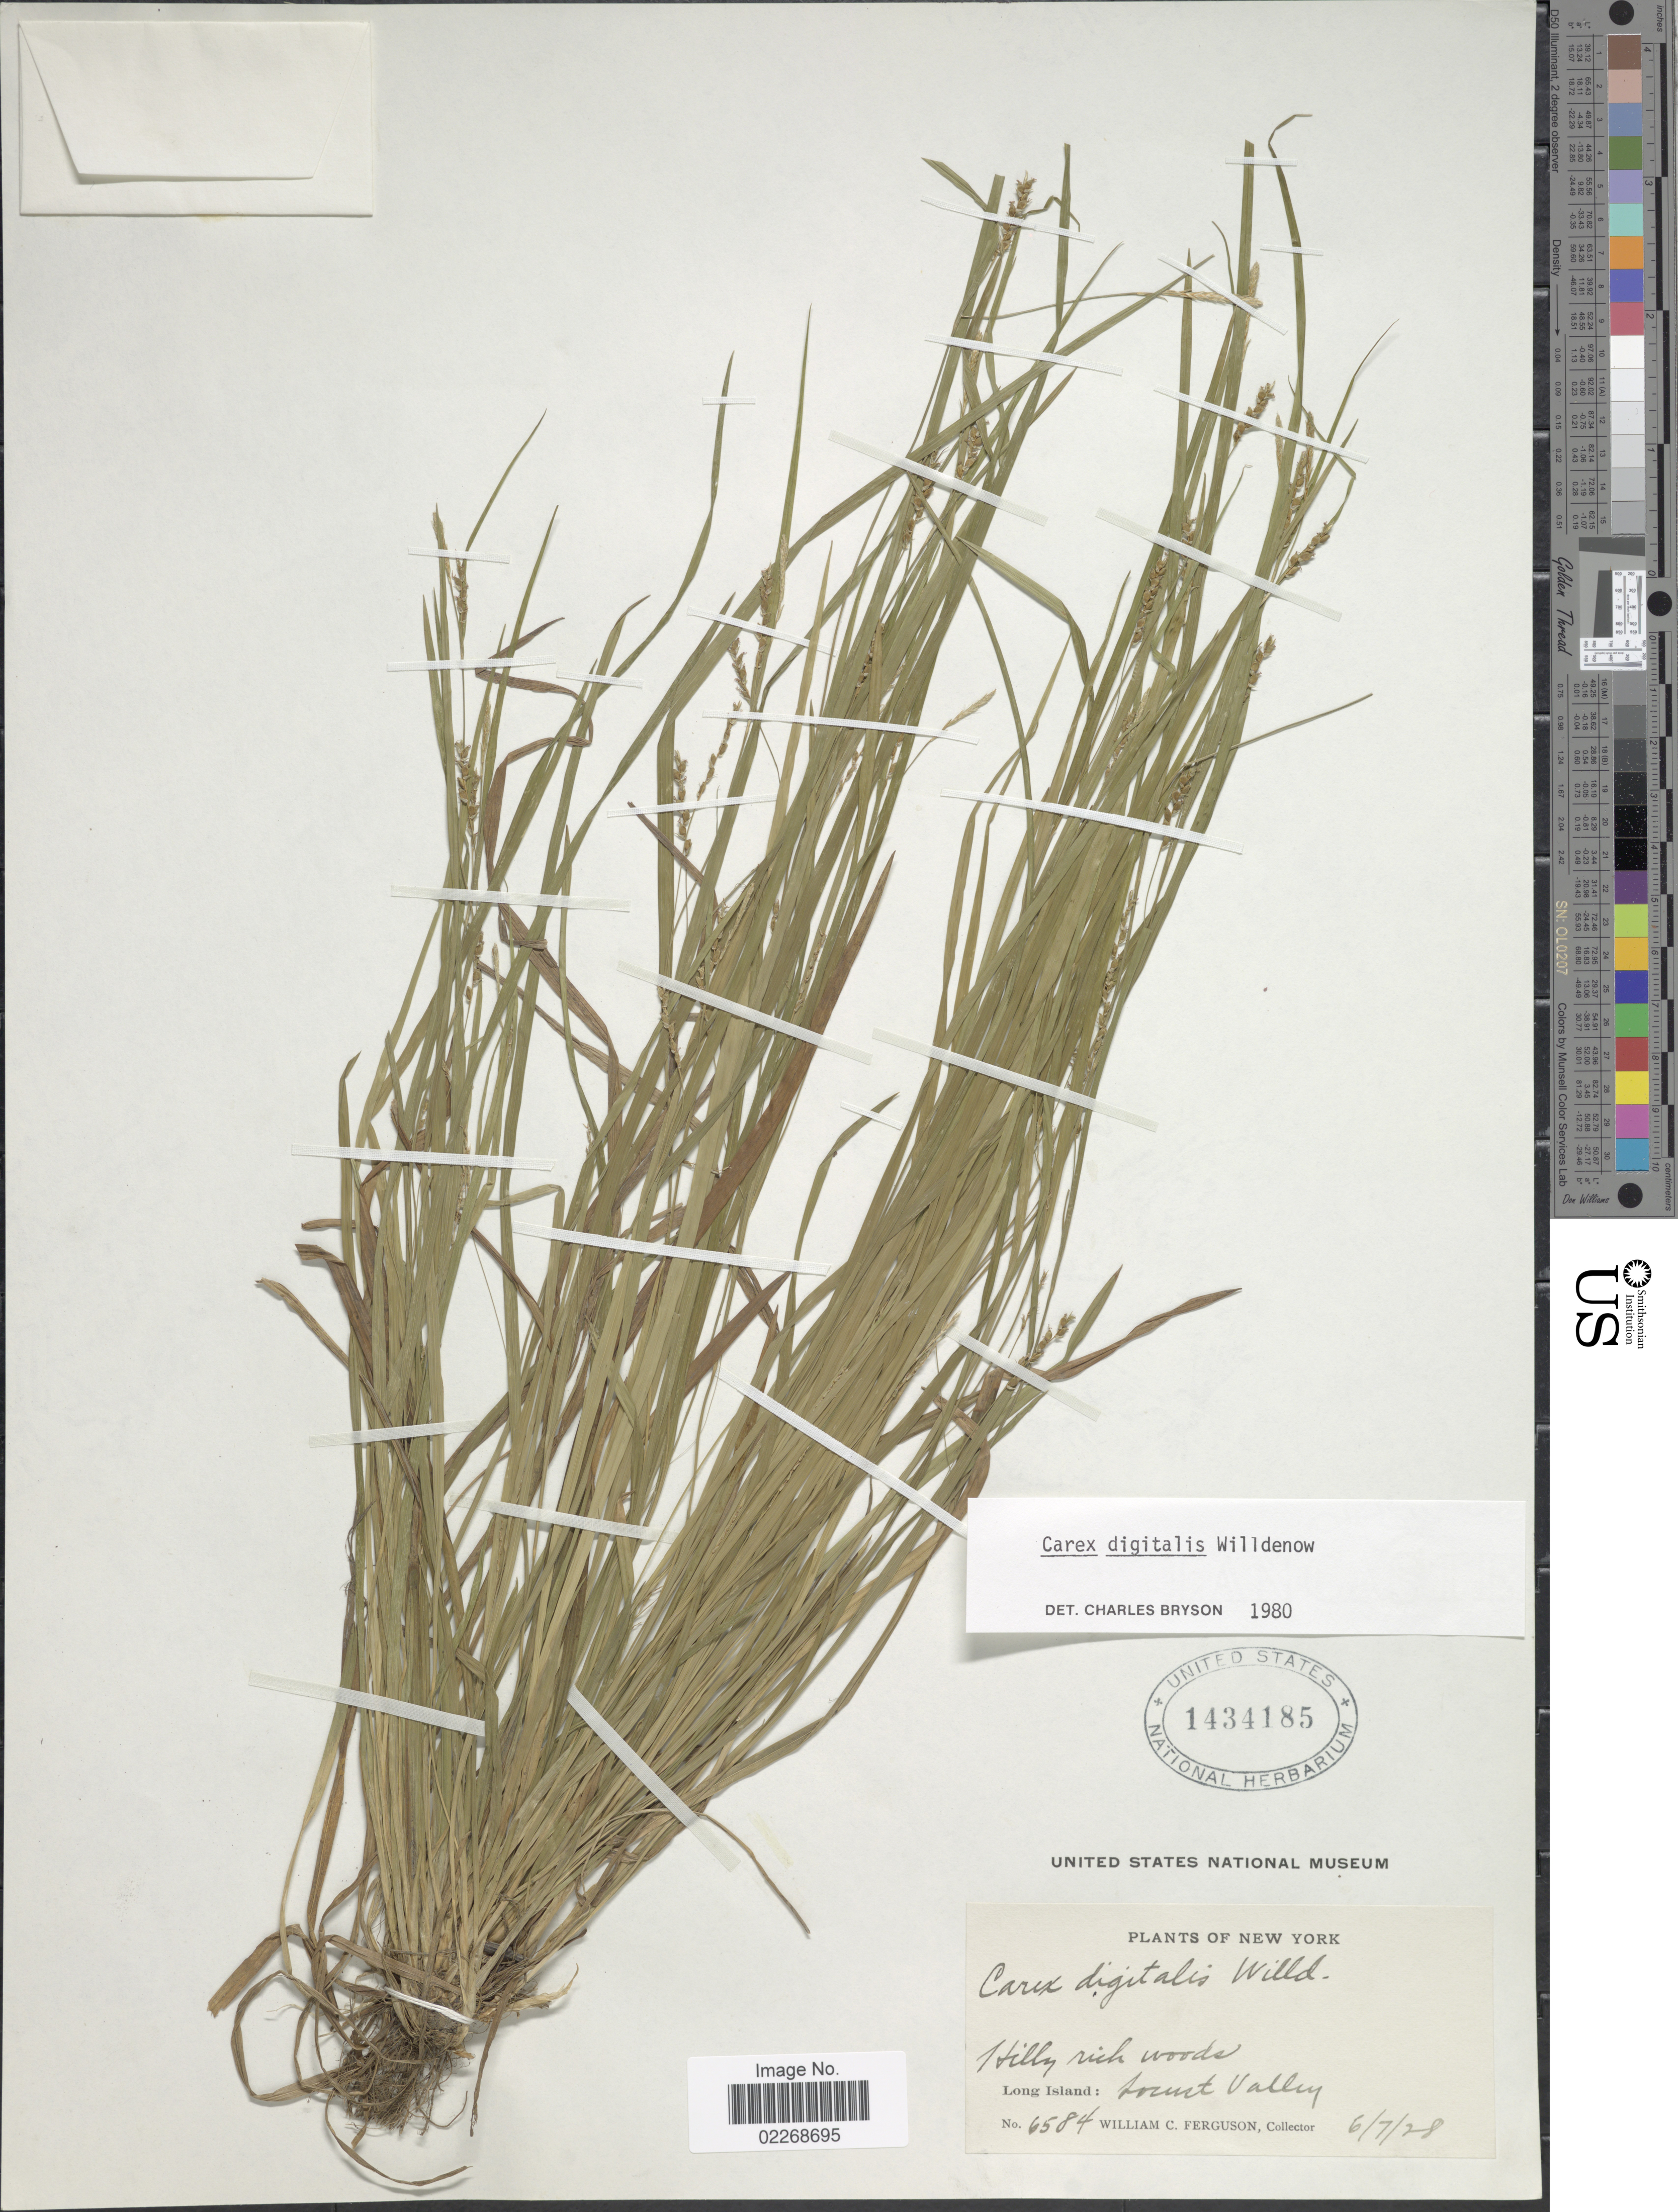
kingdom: Plantae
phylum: Tracheophyta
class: Liliopsida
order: Poales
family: Cyperaceae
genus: Carex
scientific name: Carex digitalis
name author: Willd.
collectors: W. Ferguson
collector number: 6584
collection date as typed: Transcribed d/m/y: 7/6/28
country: United States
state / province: New York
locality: Hilly rich woods. Long Island: Locust Valley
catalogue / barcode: US 1434185